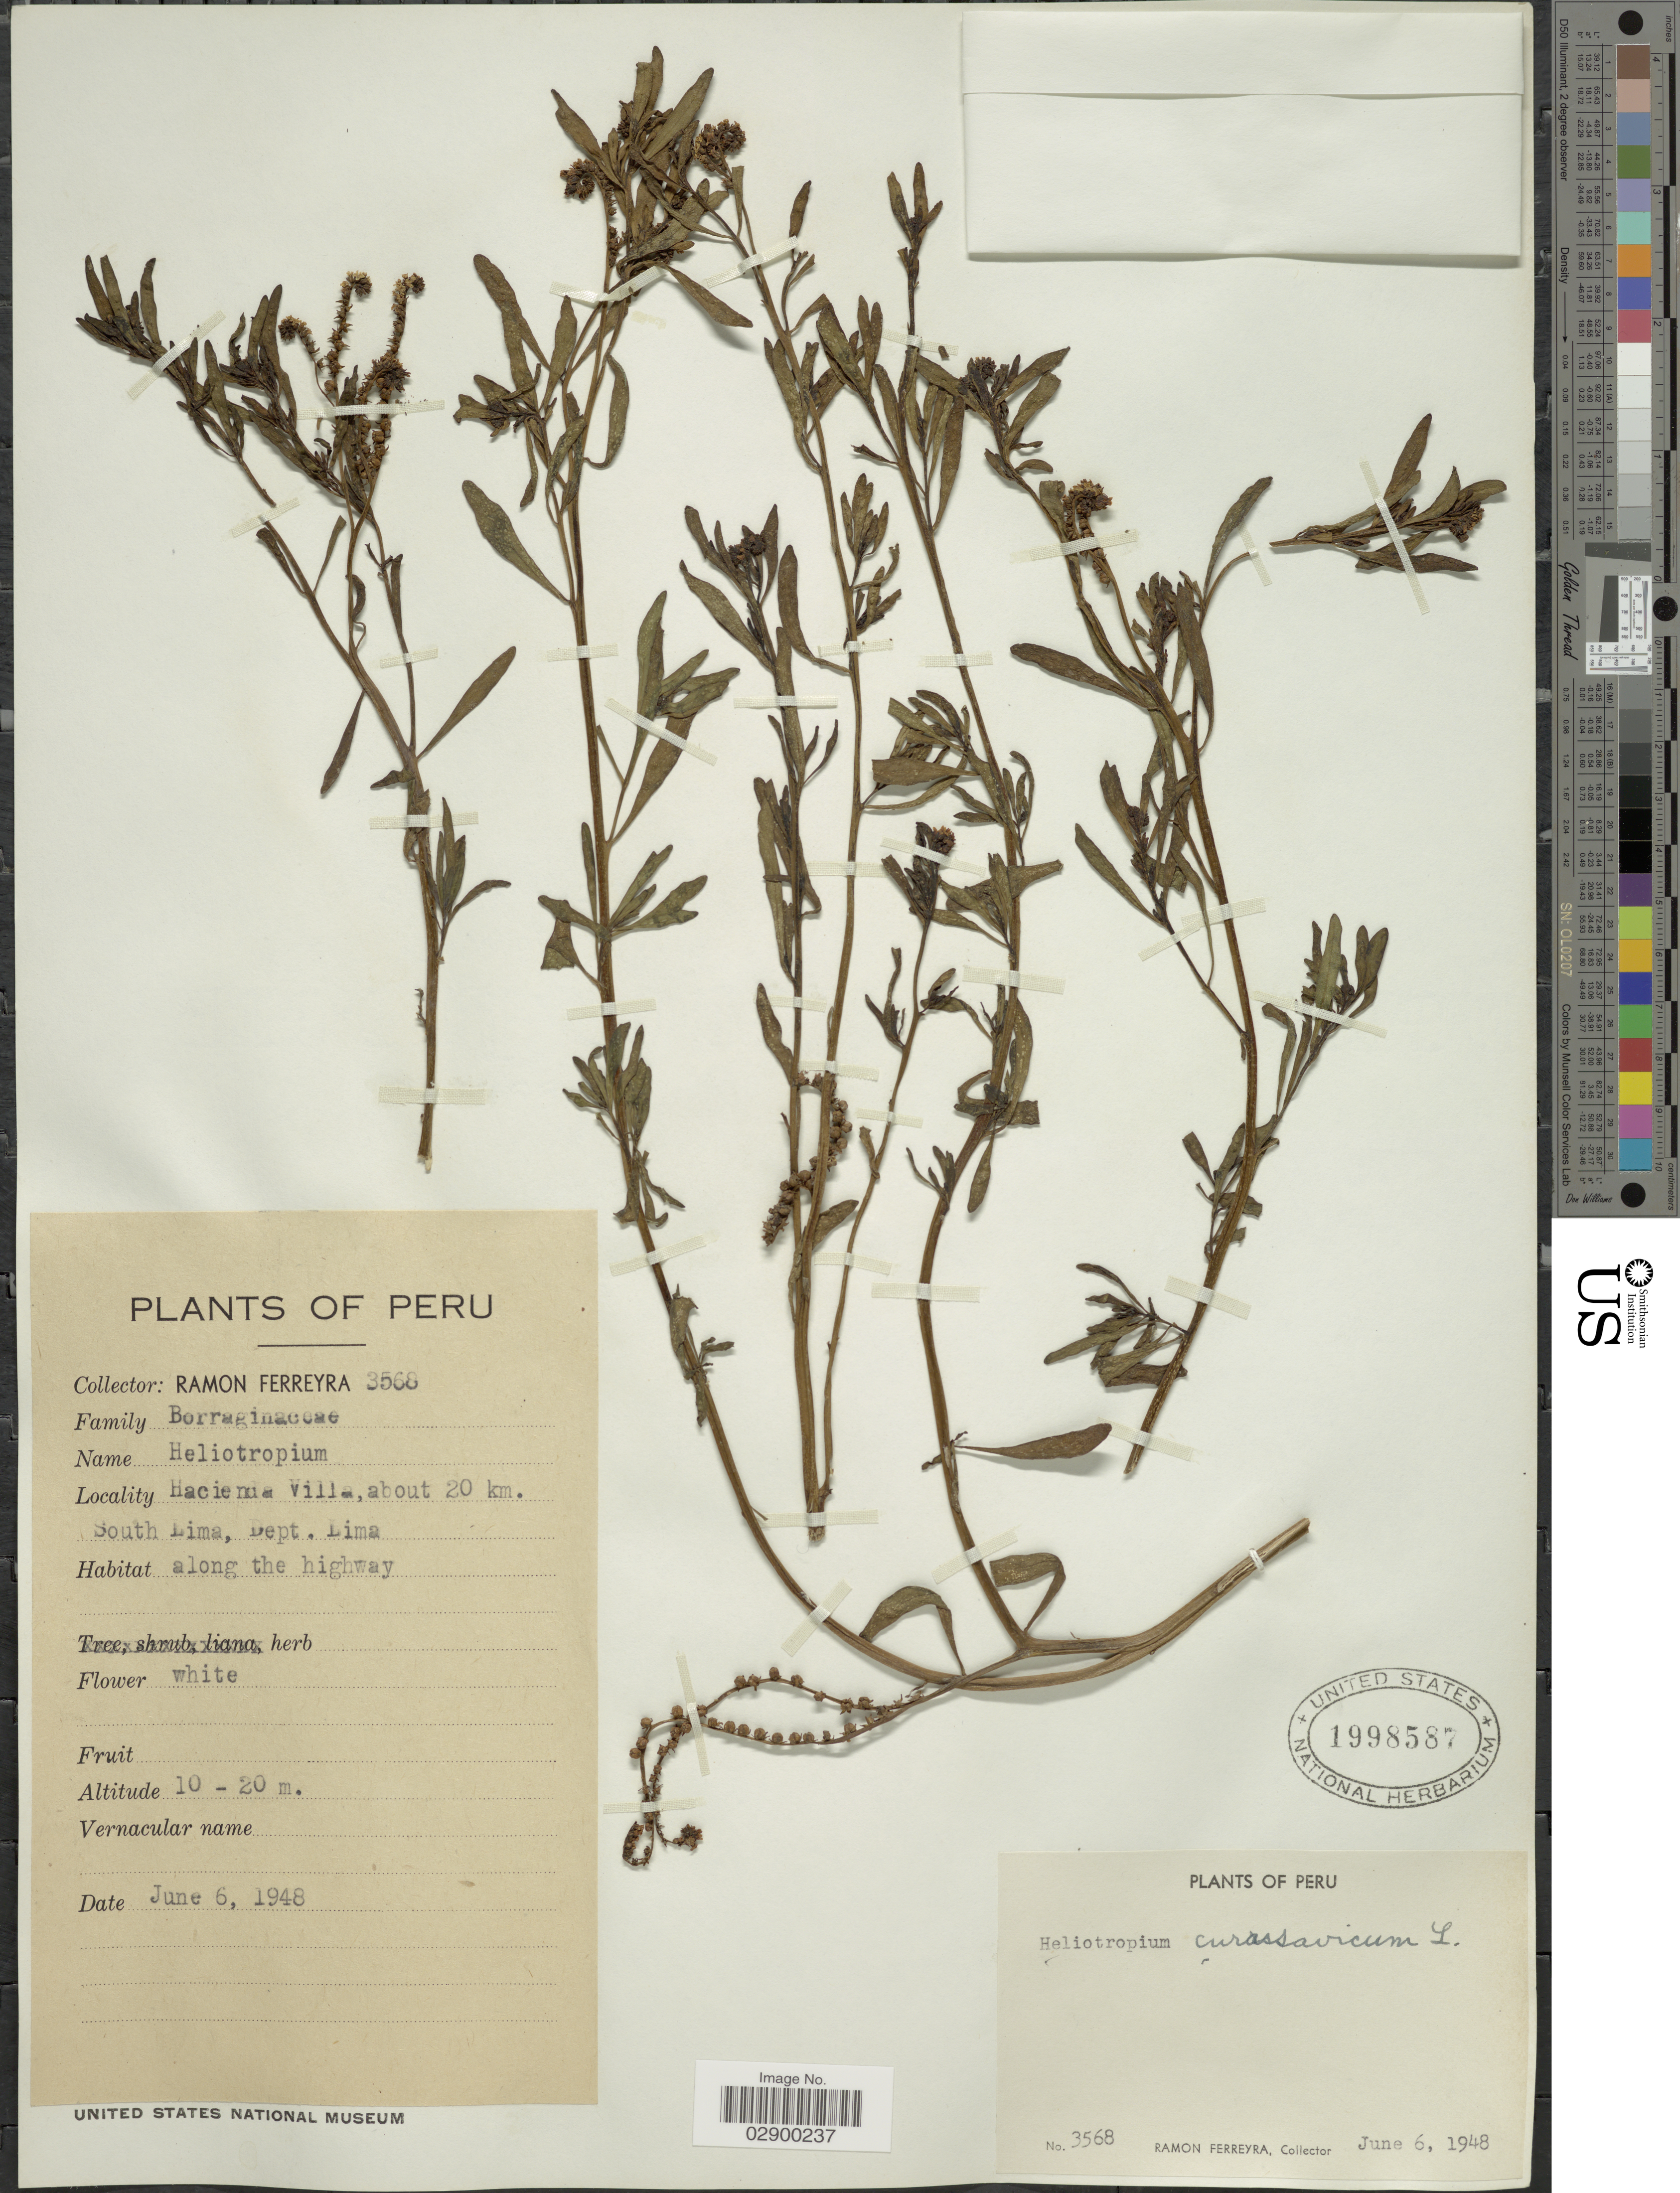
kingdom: Plantae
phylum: Tracheophyta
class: Magnoliopsida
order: Boraginales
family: Heliotropiaceae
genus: Heliotropium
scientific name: Heliotropium curassavicum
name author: L.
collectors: R. A. Ferreyra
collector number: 3568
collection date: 1948-06-06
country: Peru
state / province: Lima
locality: Hacienda Villa, about 20 km. South Lima, Dept. Lima.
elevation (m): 10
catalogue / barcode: US 1998587